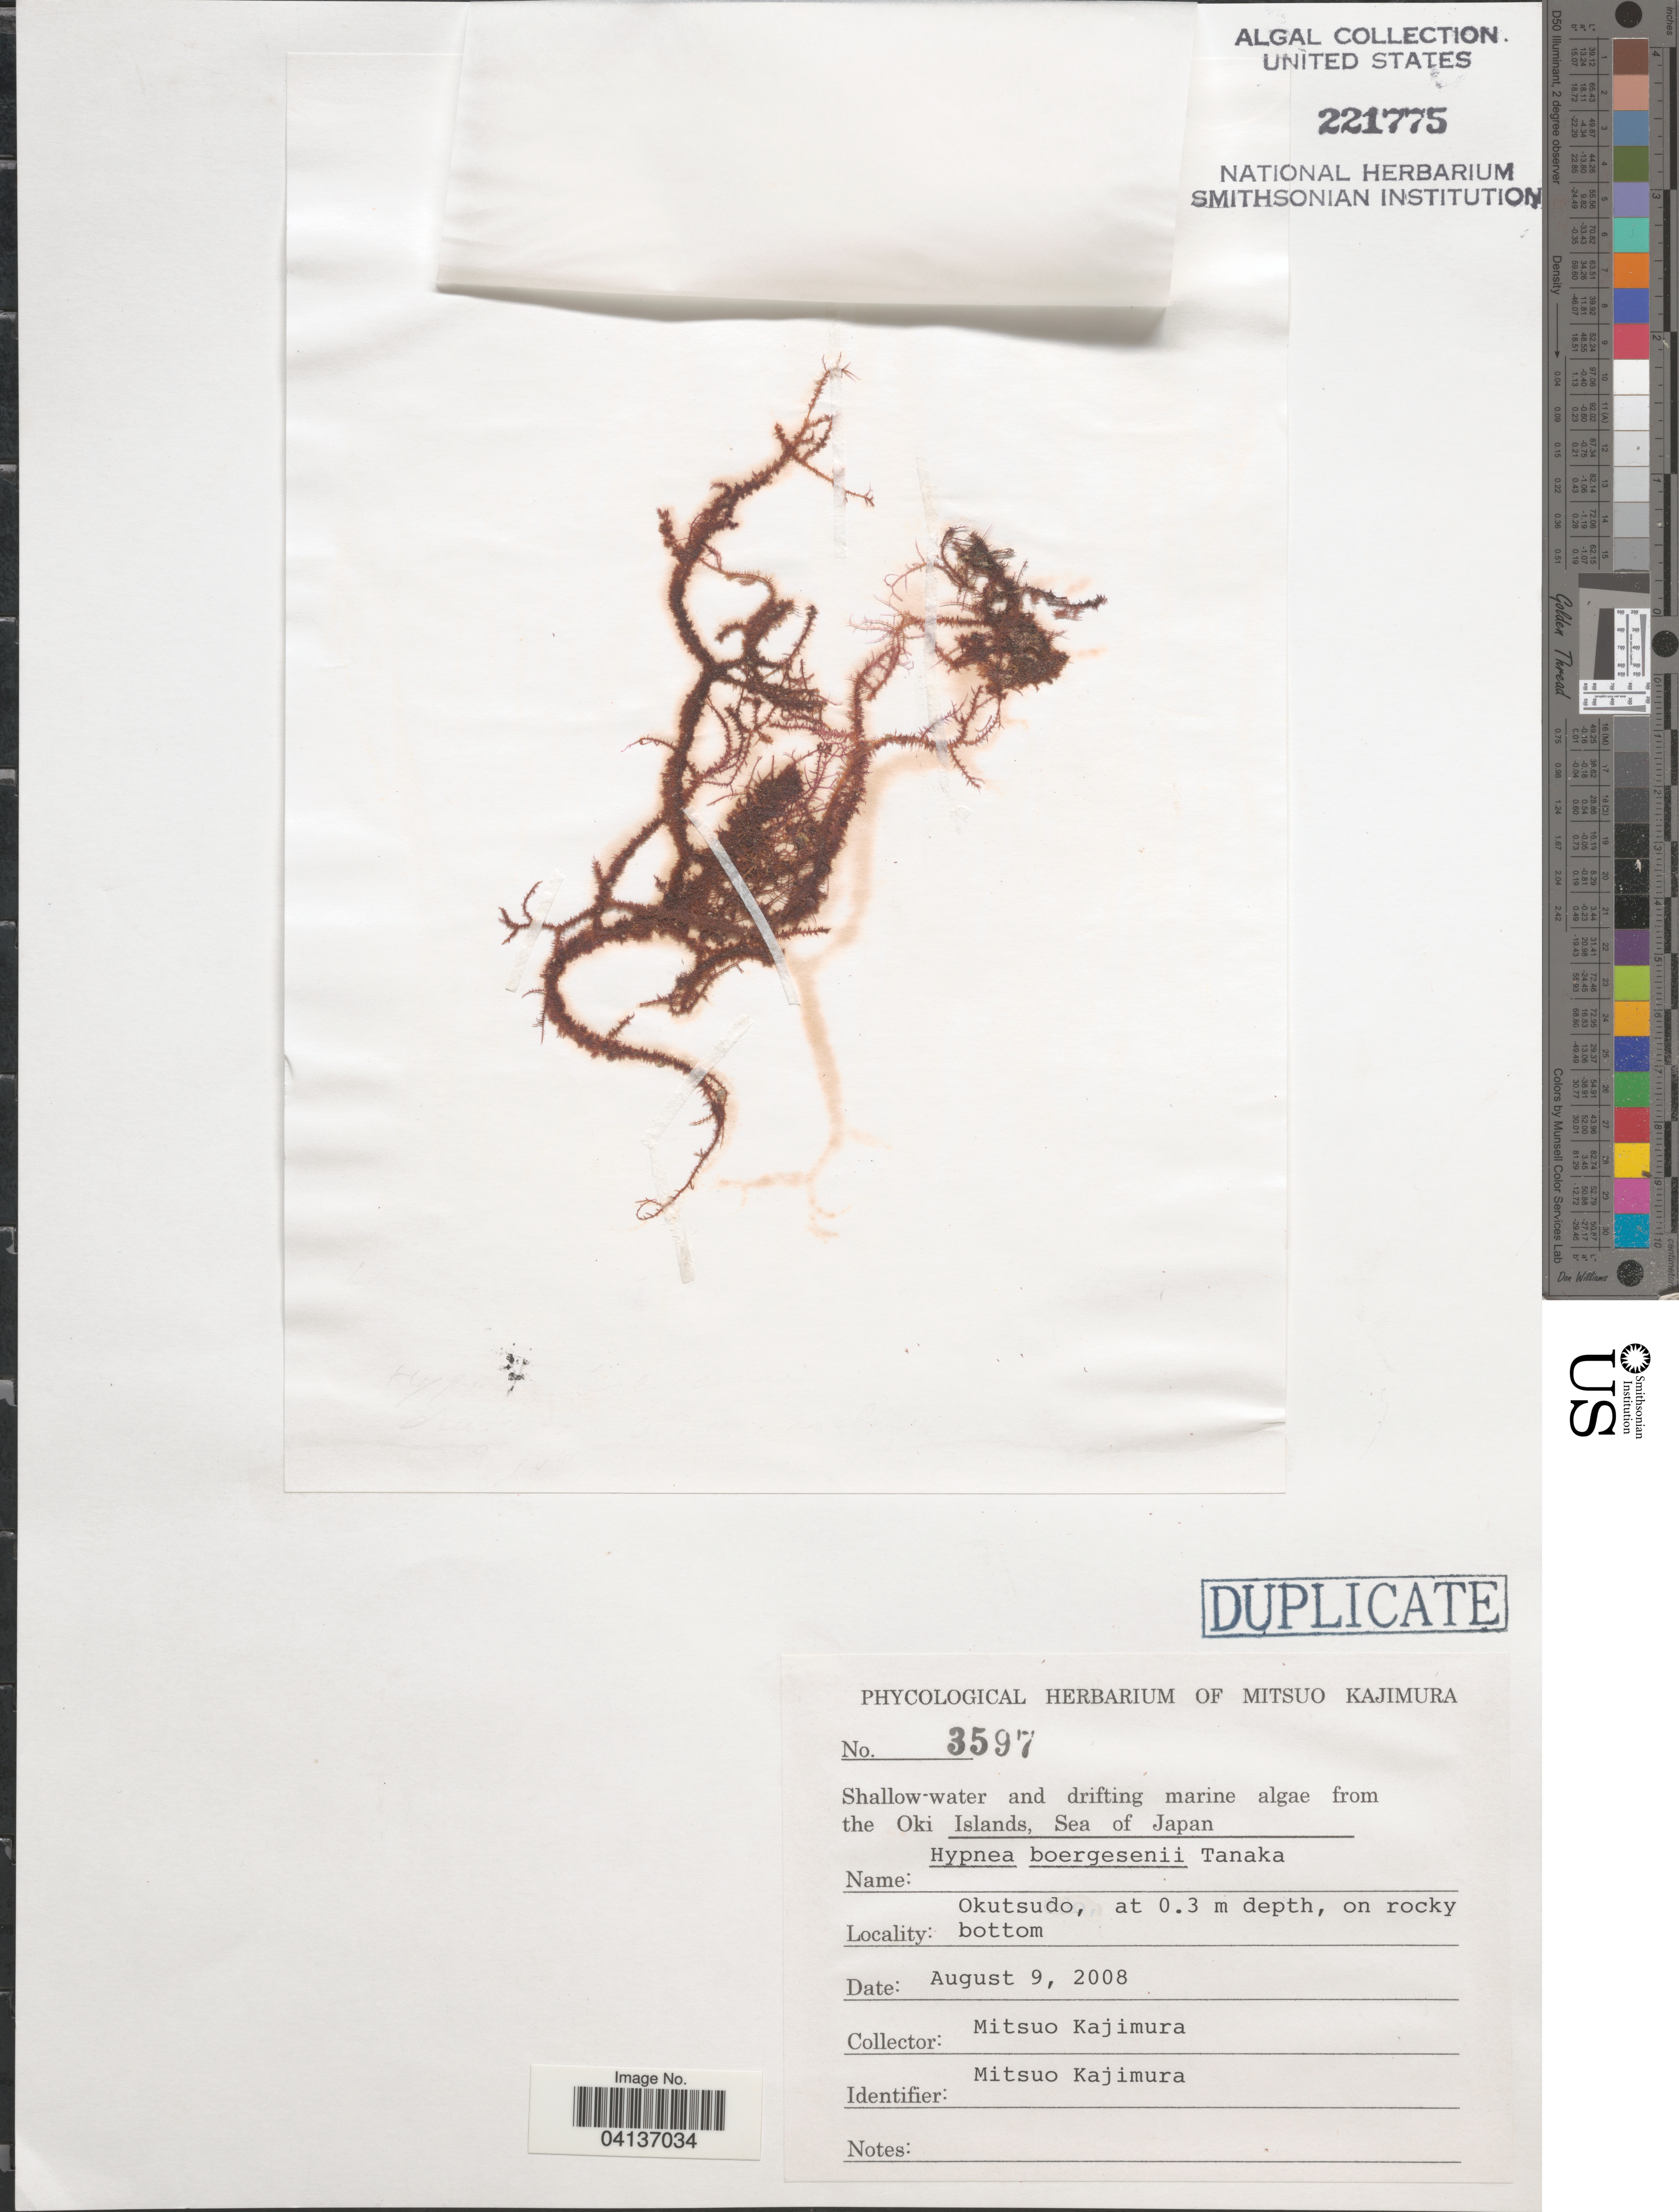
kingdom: Plantae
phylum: Rhodophyta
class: Florideophyceae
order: Gigartinales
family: Cystocloniaceae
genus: Hypnea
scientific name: Hypnea cervicornis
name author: J. Agardh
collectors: M. Kajimura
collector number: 3597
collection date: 2008-08-09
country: Japan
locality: Oki Islands, Sea of Japan. Okutsudo.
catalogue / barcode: US 221775